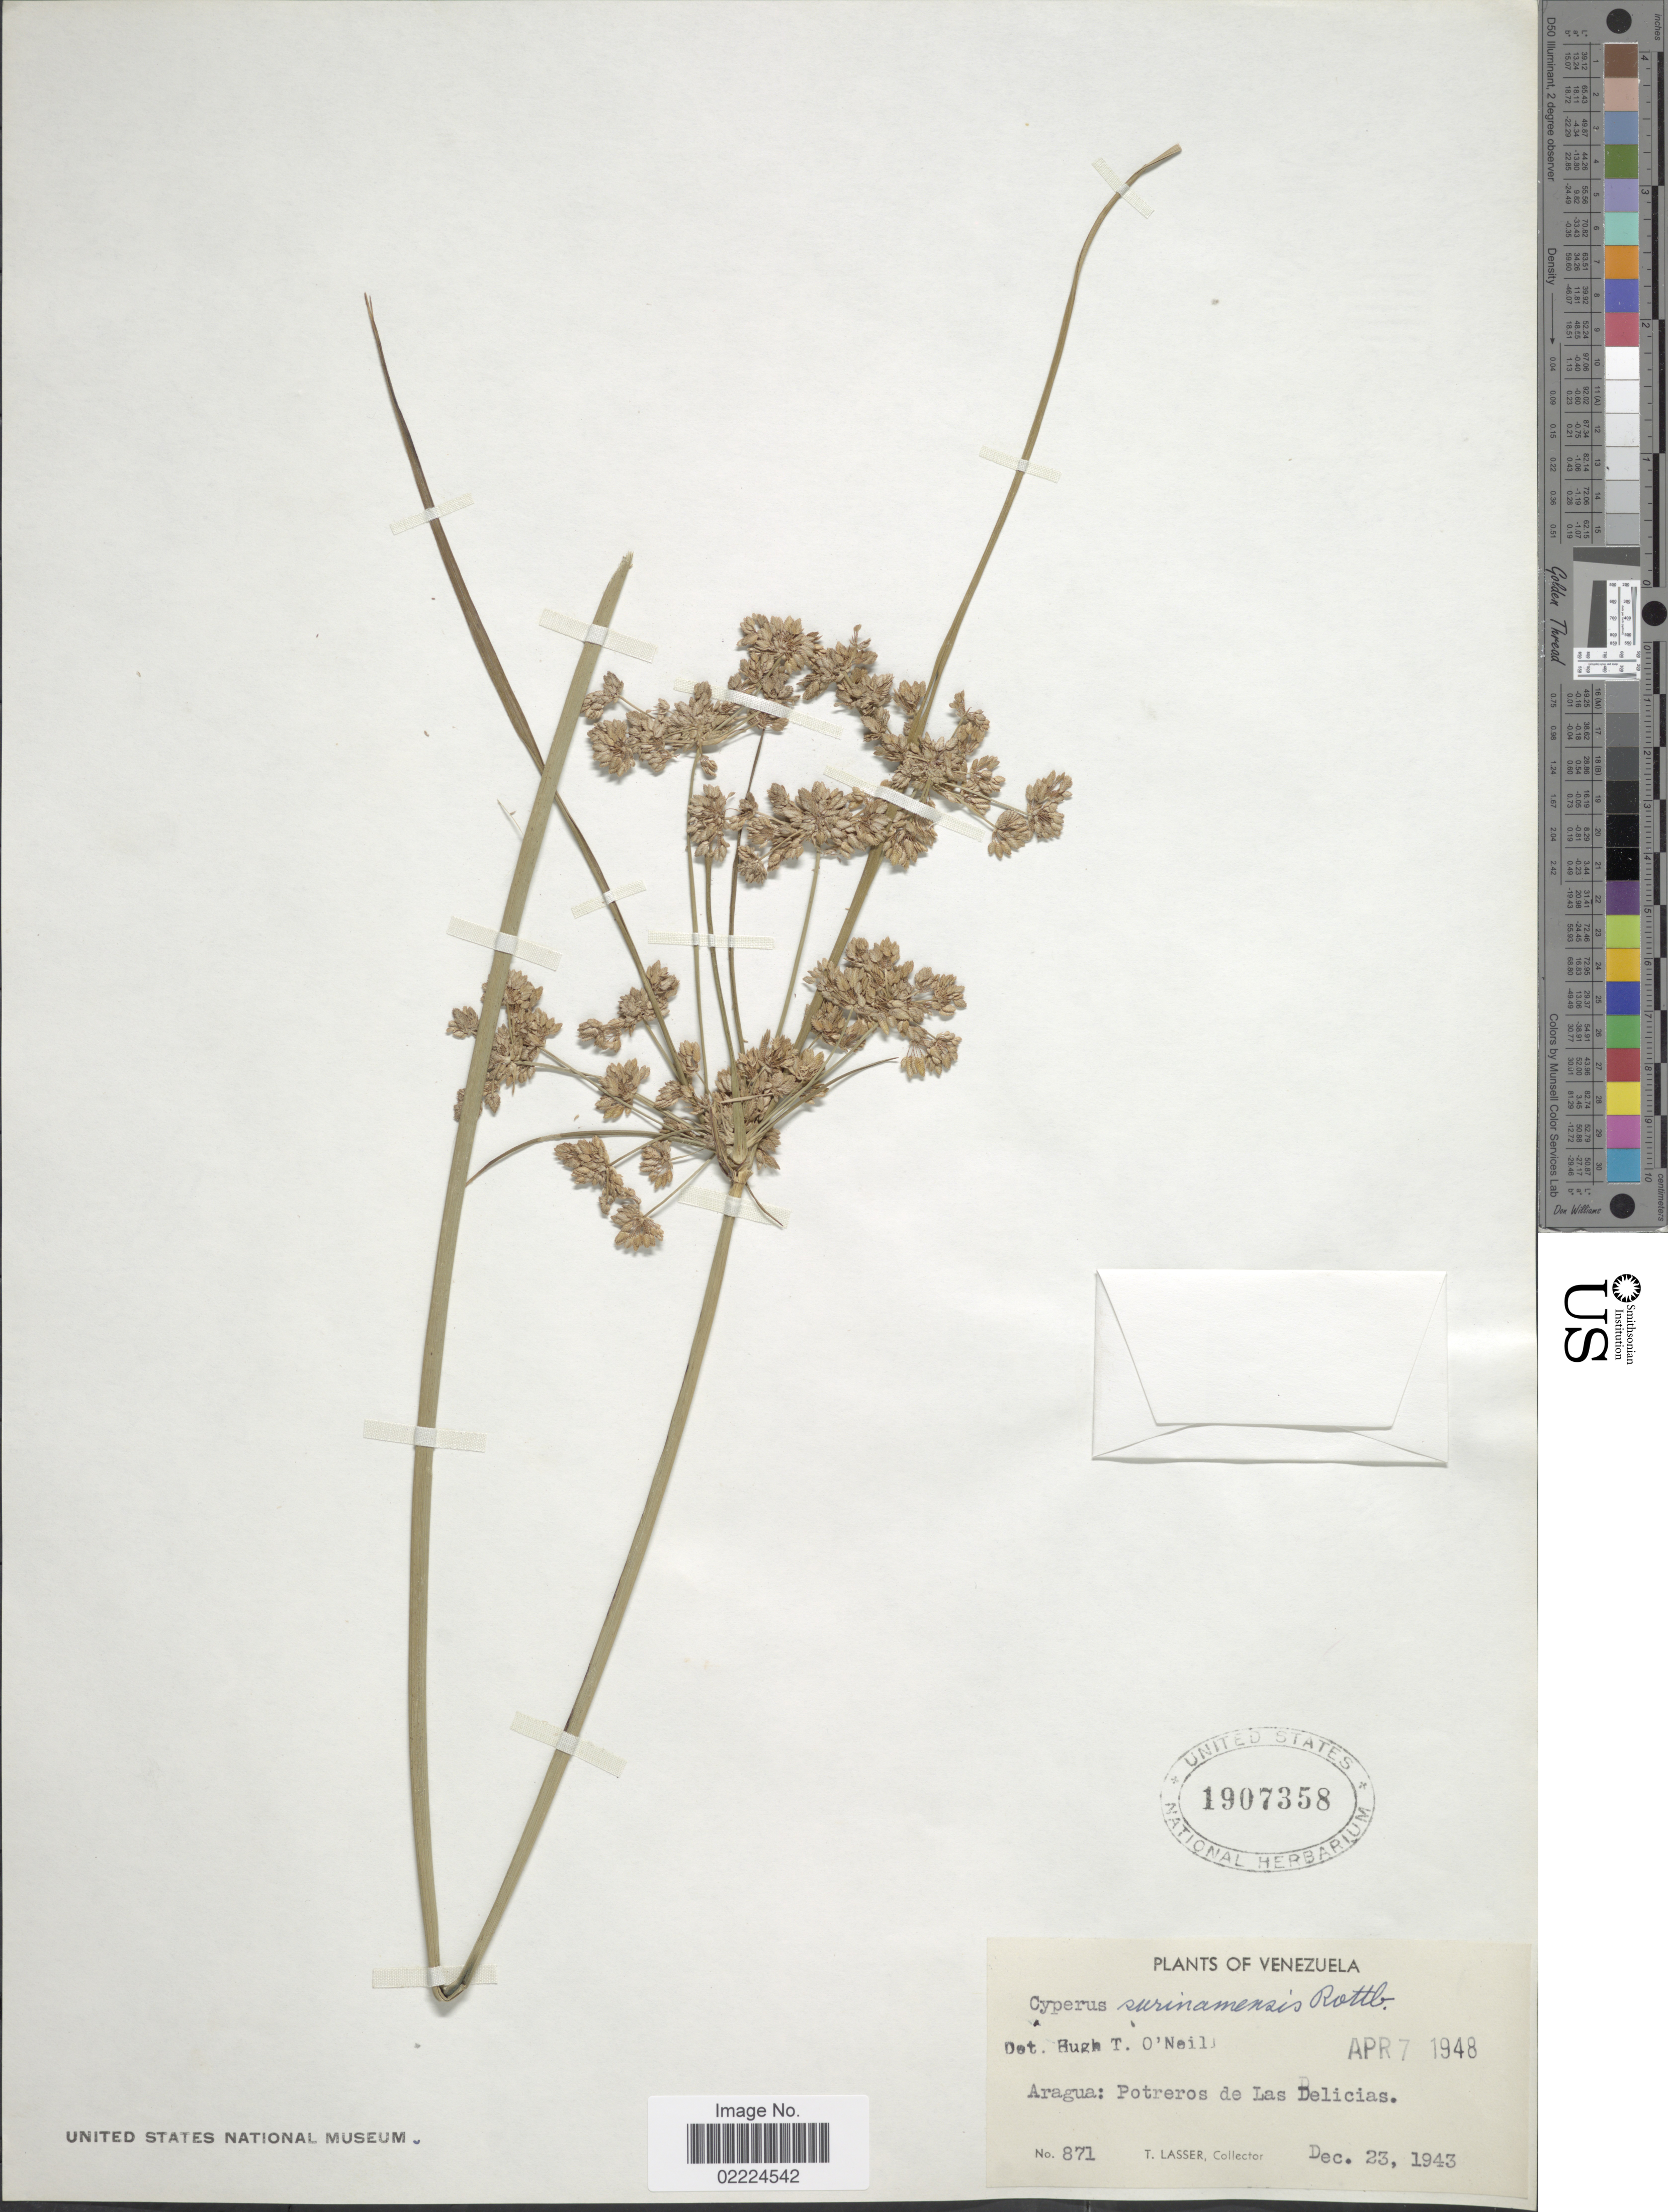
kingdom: Plantae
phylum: Tracheophyta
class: Liliopsida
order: Poales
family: Cyperaceae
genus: Cyperus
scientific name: Cyperus surinamensis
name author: Rottb.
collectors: T. Lasser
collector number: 871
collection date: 1943-12-23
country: Venezuela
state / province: Aragua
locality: Potreros de Las Delicias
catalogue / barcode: US 1907358